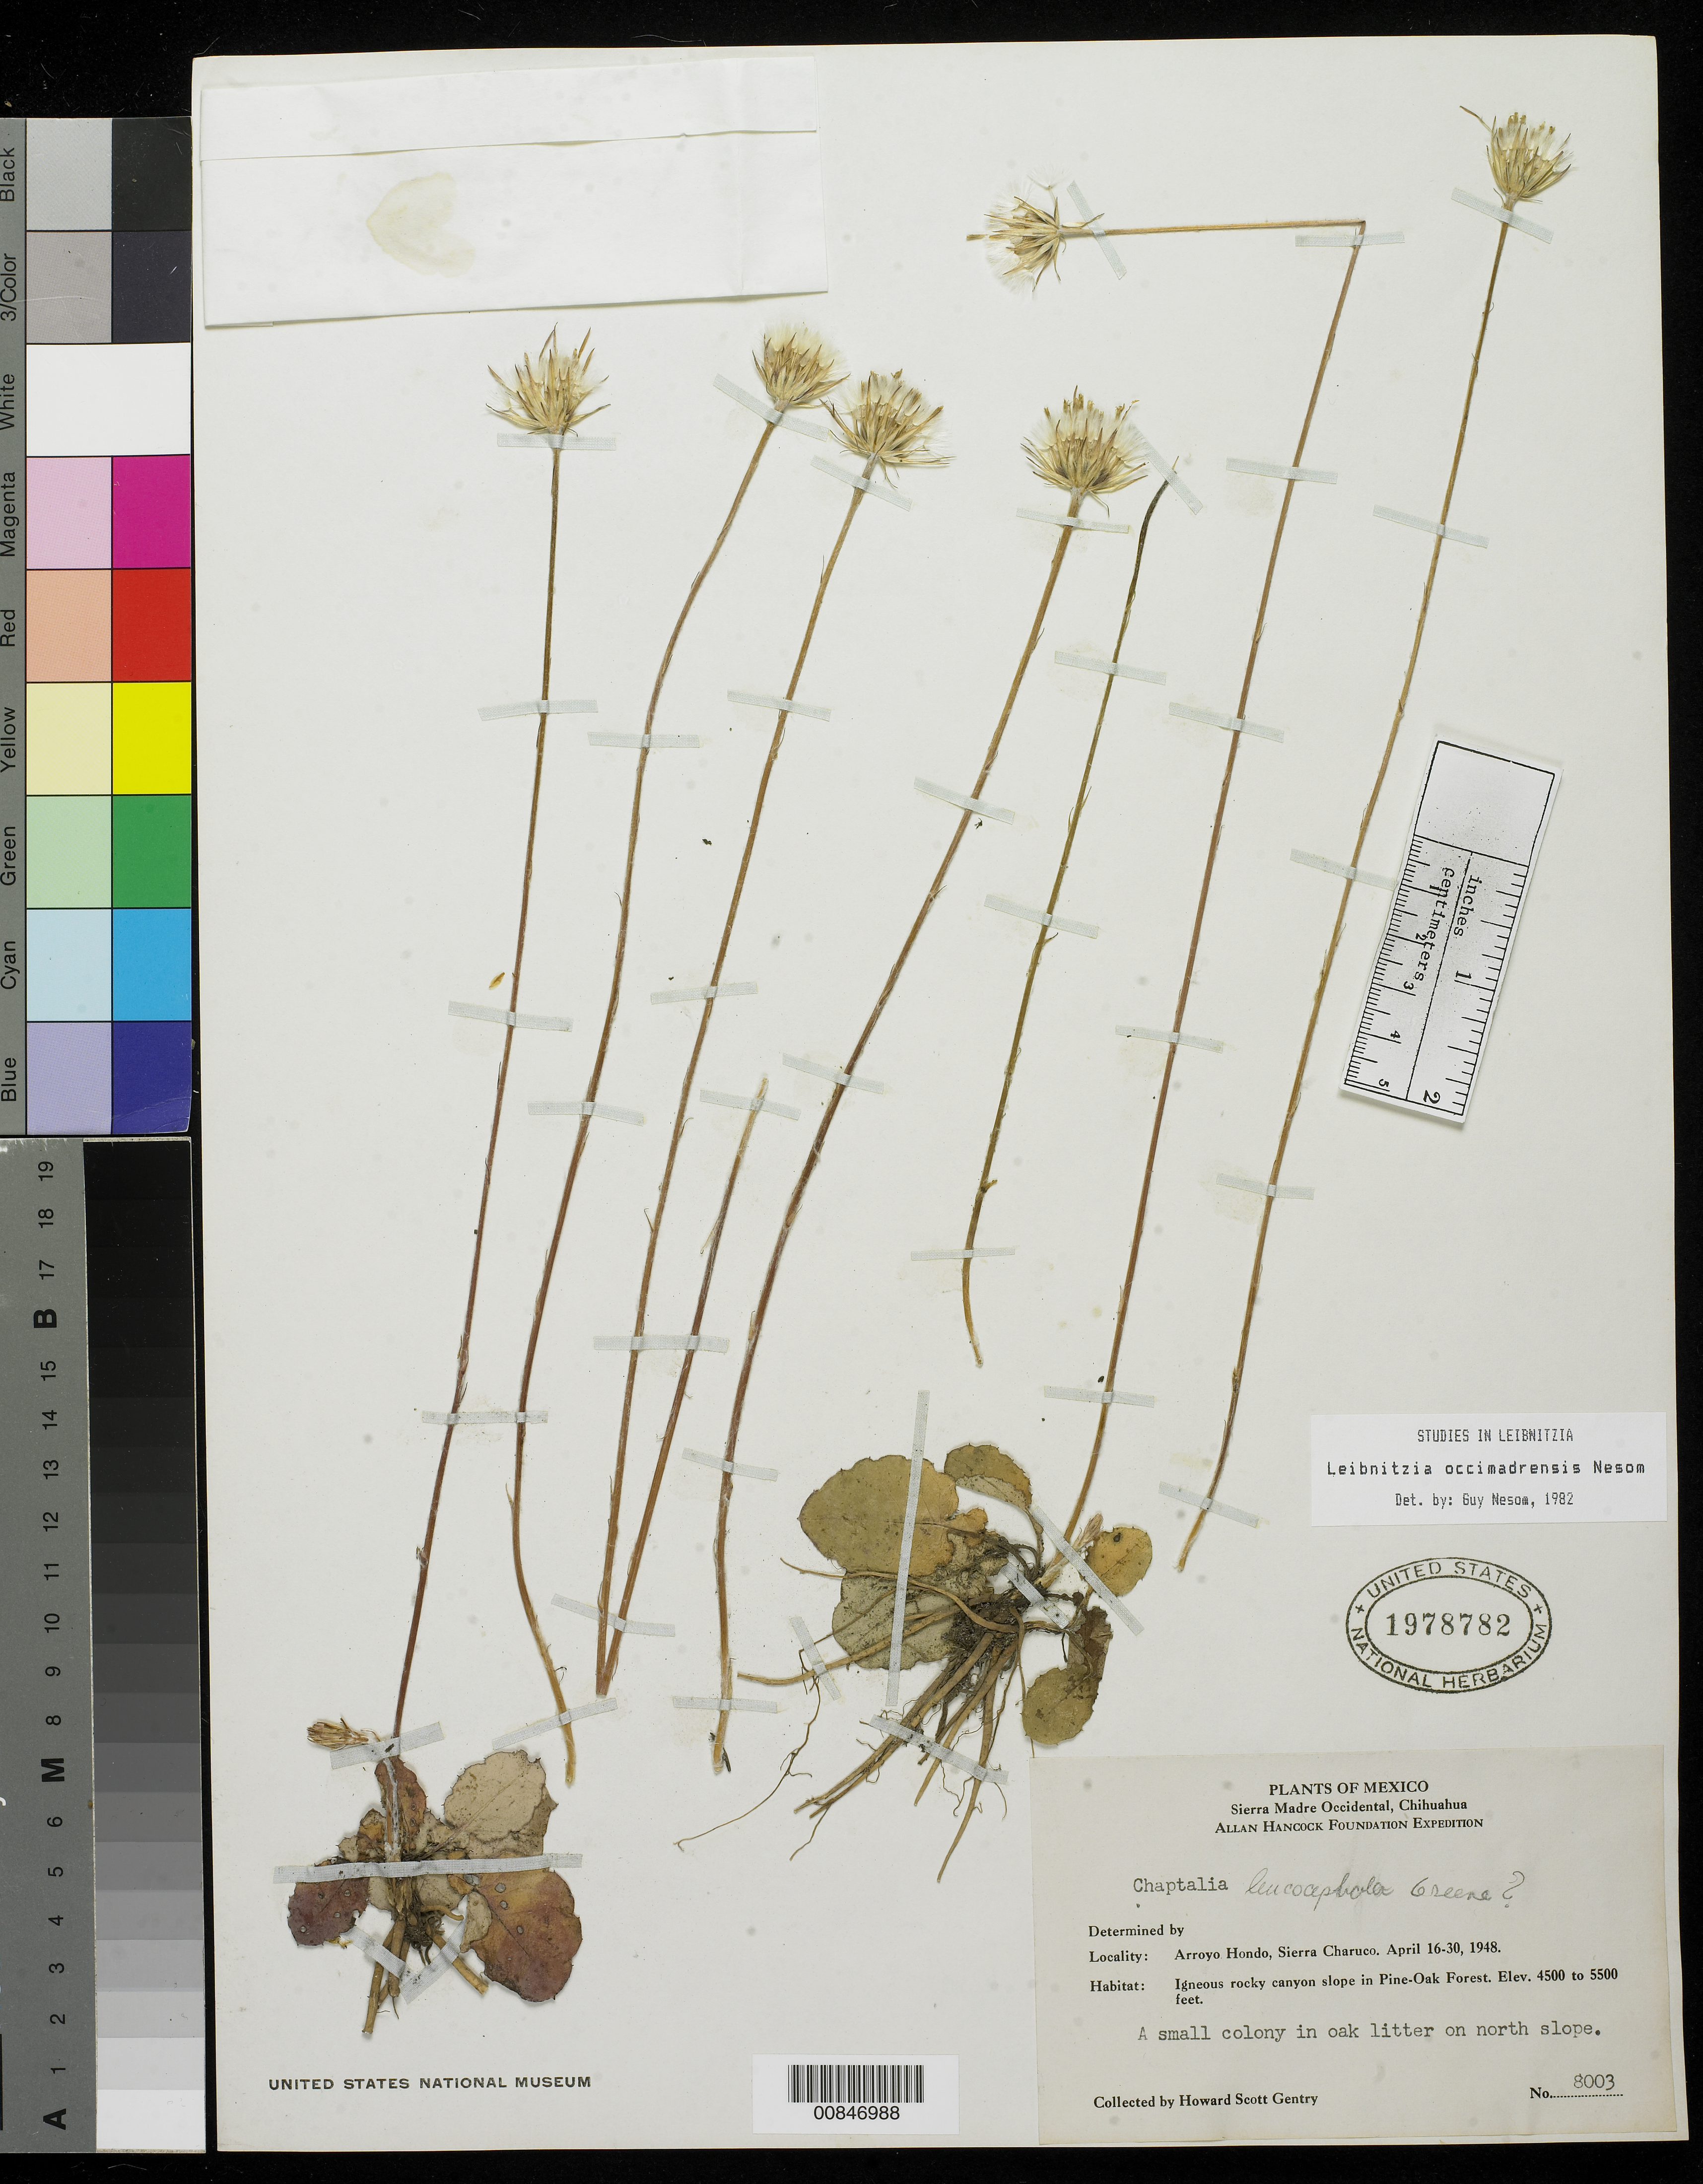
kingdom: Plantae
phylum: Tracheophyta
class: Magnoliopsida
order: Asterales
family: Asteraceae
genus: Leibnitzia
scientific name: Leibnitzia occimadrensis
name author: G.L. Nesom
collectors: H. S. Gentry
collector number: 8003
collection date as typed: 16 Apr 1948 to 30 Apr 1948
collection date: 1948-04-16/1948-04-30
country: Mexico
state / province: Chihuahua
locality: Arroyo Hondo, Sierra Charuco.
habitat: In oak litter on north slope. Igneous rocky canyon slope in Pine-Oak Forest.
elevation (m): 1372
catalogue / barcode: US 1978782